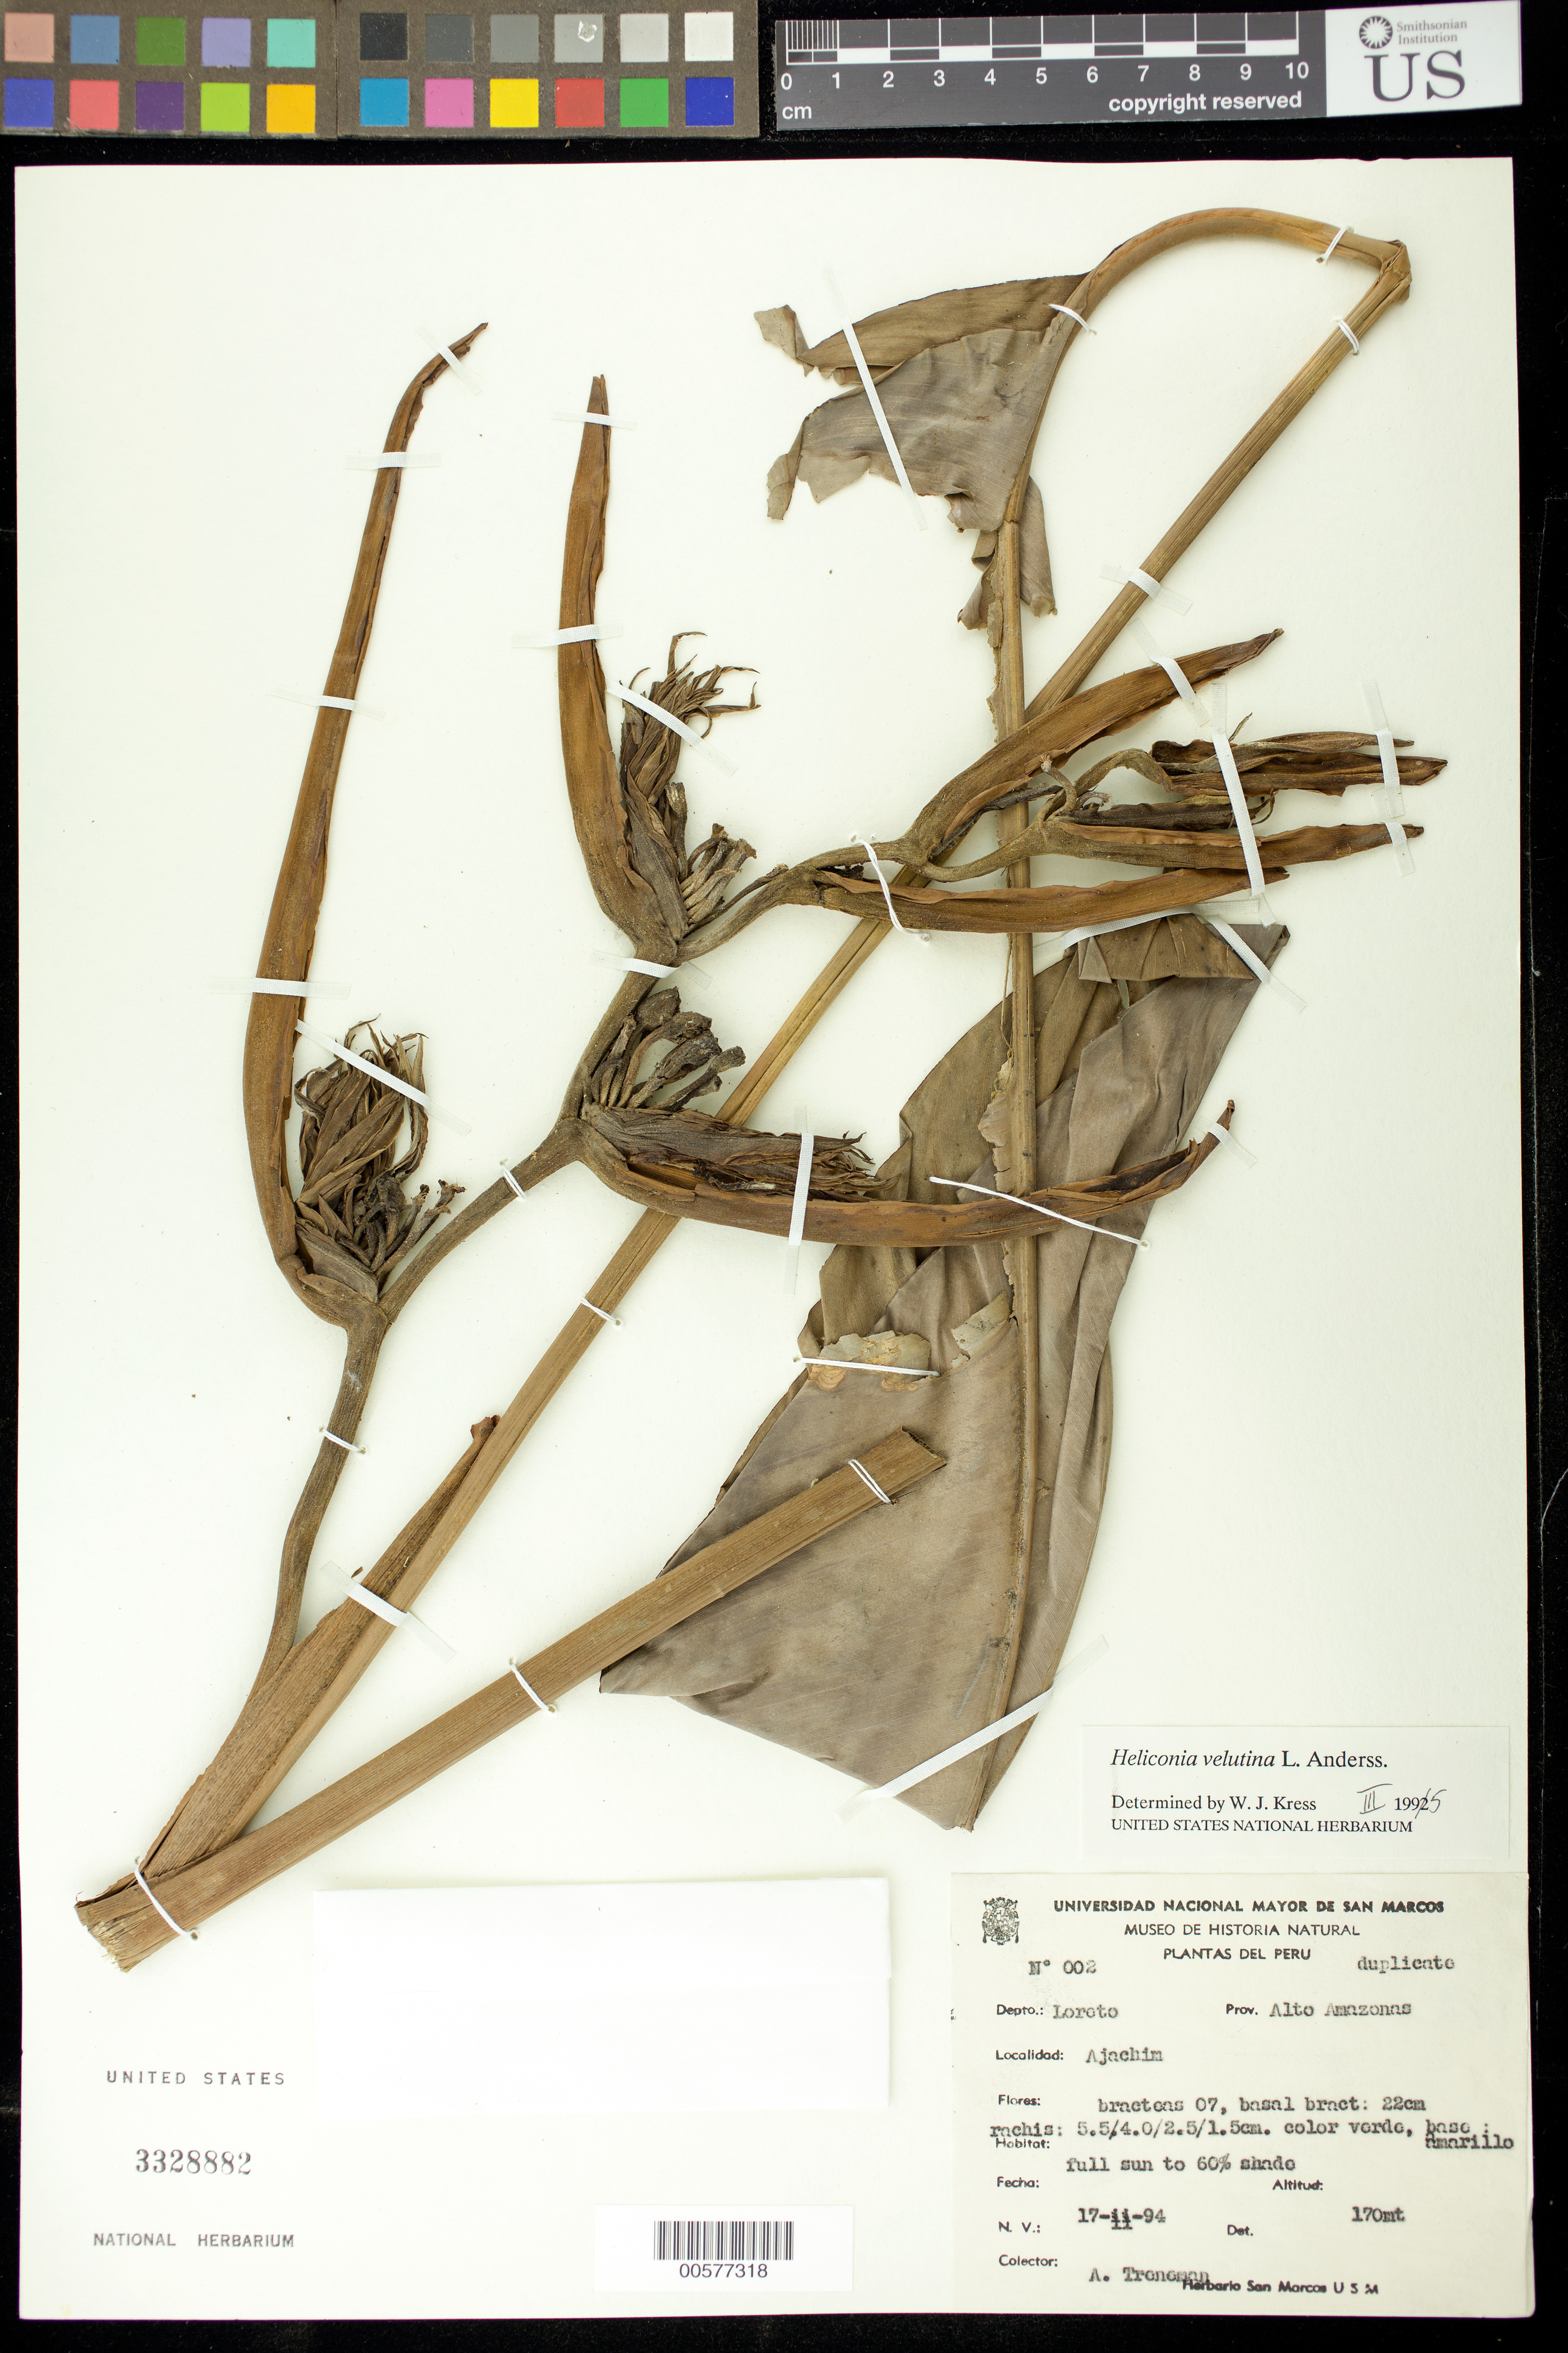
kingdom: Plantae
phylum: Tracheophyta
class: Liliopsida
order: Zingiberales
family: Heliconiaceae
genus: Heliconia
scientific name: Heliconia velutina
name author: L. Andersson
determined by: Kress, W. J., (US), Smithsonian Institution - National Museum of Natural History (UNITED STATES)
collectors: A. Tronoman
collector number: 002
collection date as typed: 17 Nov 1994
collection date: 1994-11-17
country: Peru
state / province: Loreto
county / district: Alto Amazonas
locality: Ajachim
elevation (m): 170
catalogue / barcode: US 3328882